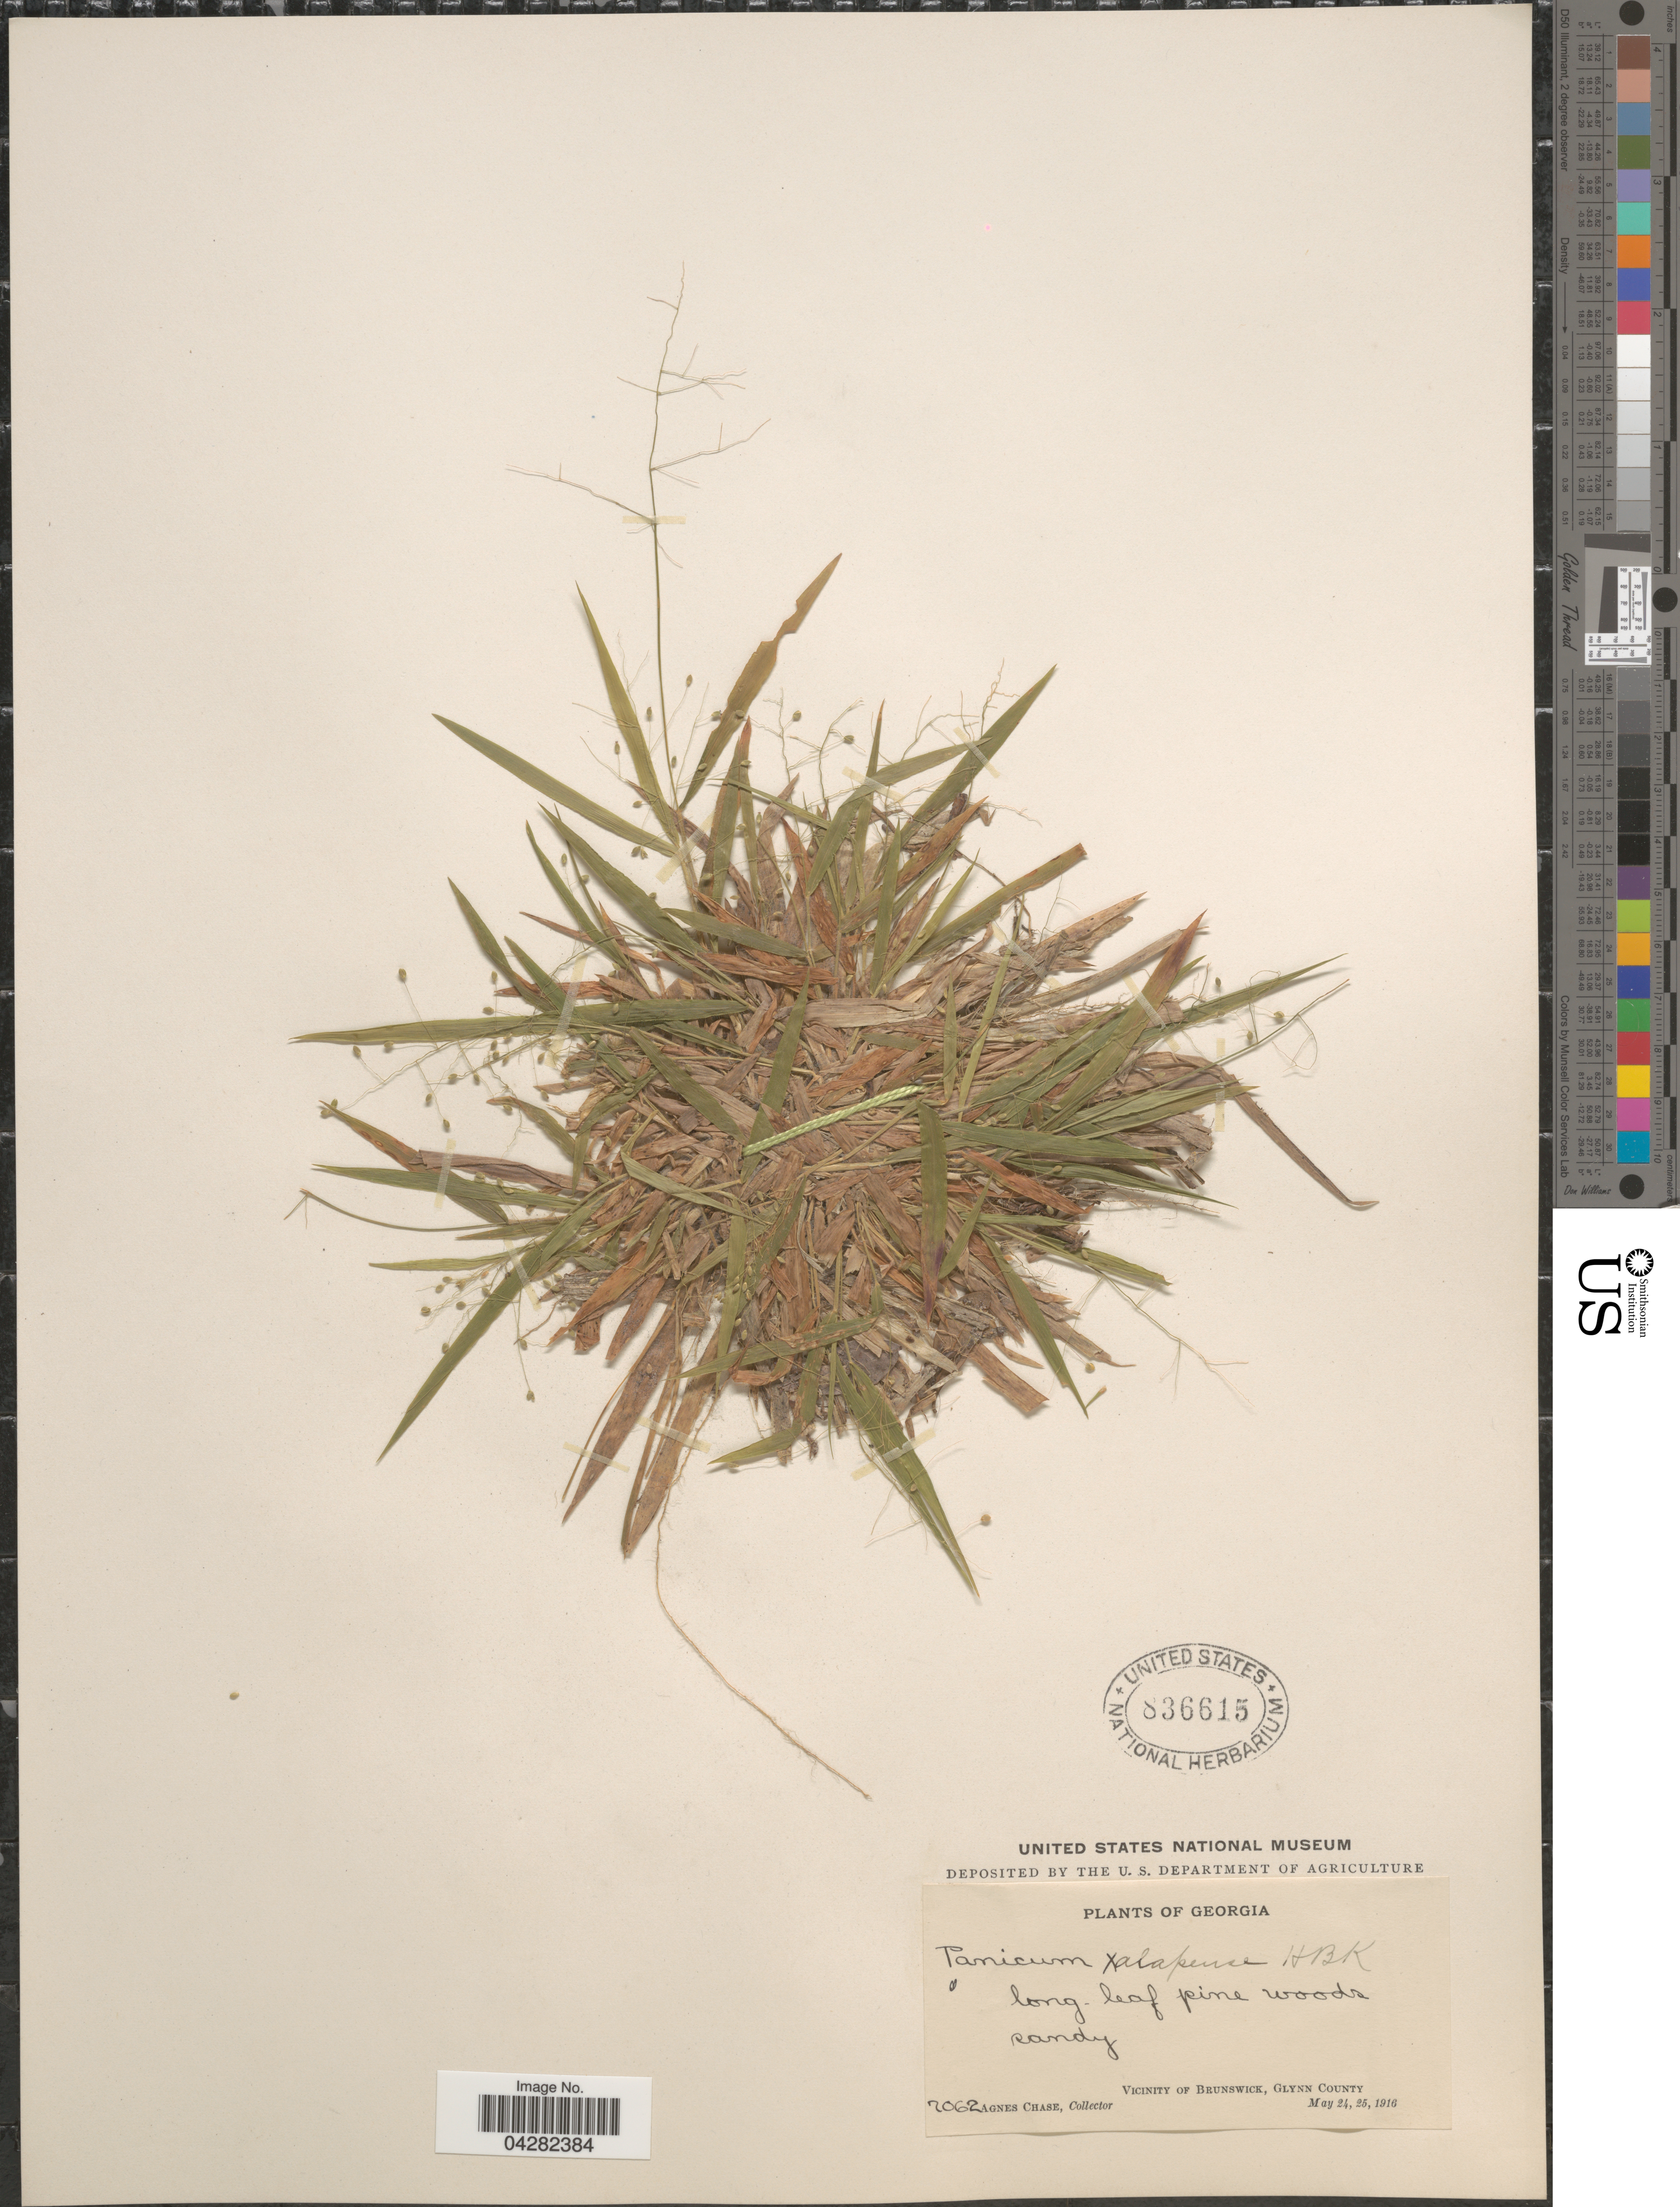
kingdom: Plantae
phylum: Tracheophyta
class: Liliopsida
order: Poales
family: Poaceae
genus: Dichanthelium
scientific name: Dichanthelium laxiflorum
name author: (Lam.) Gould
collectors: A. Chase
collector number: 7062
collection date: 1916-05-24/1916-05-25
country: United States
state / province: Georgia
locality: Vicinity of Brunswick, Glynn County.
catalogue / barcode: US 836615